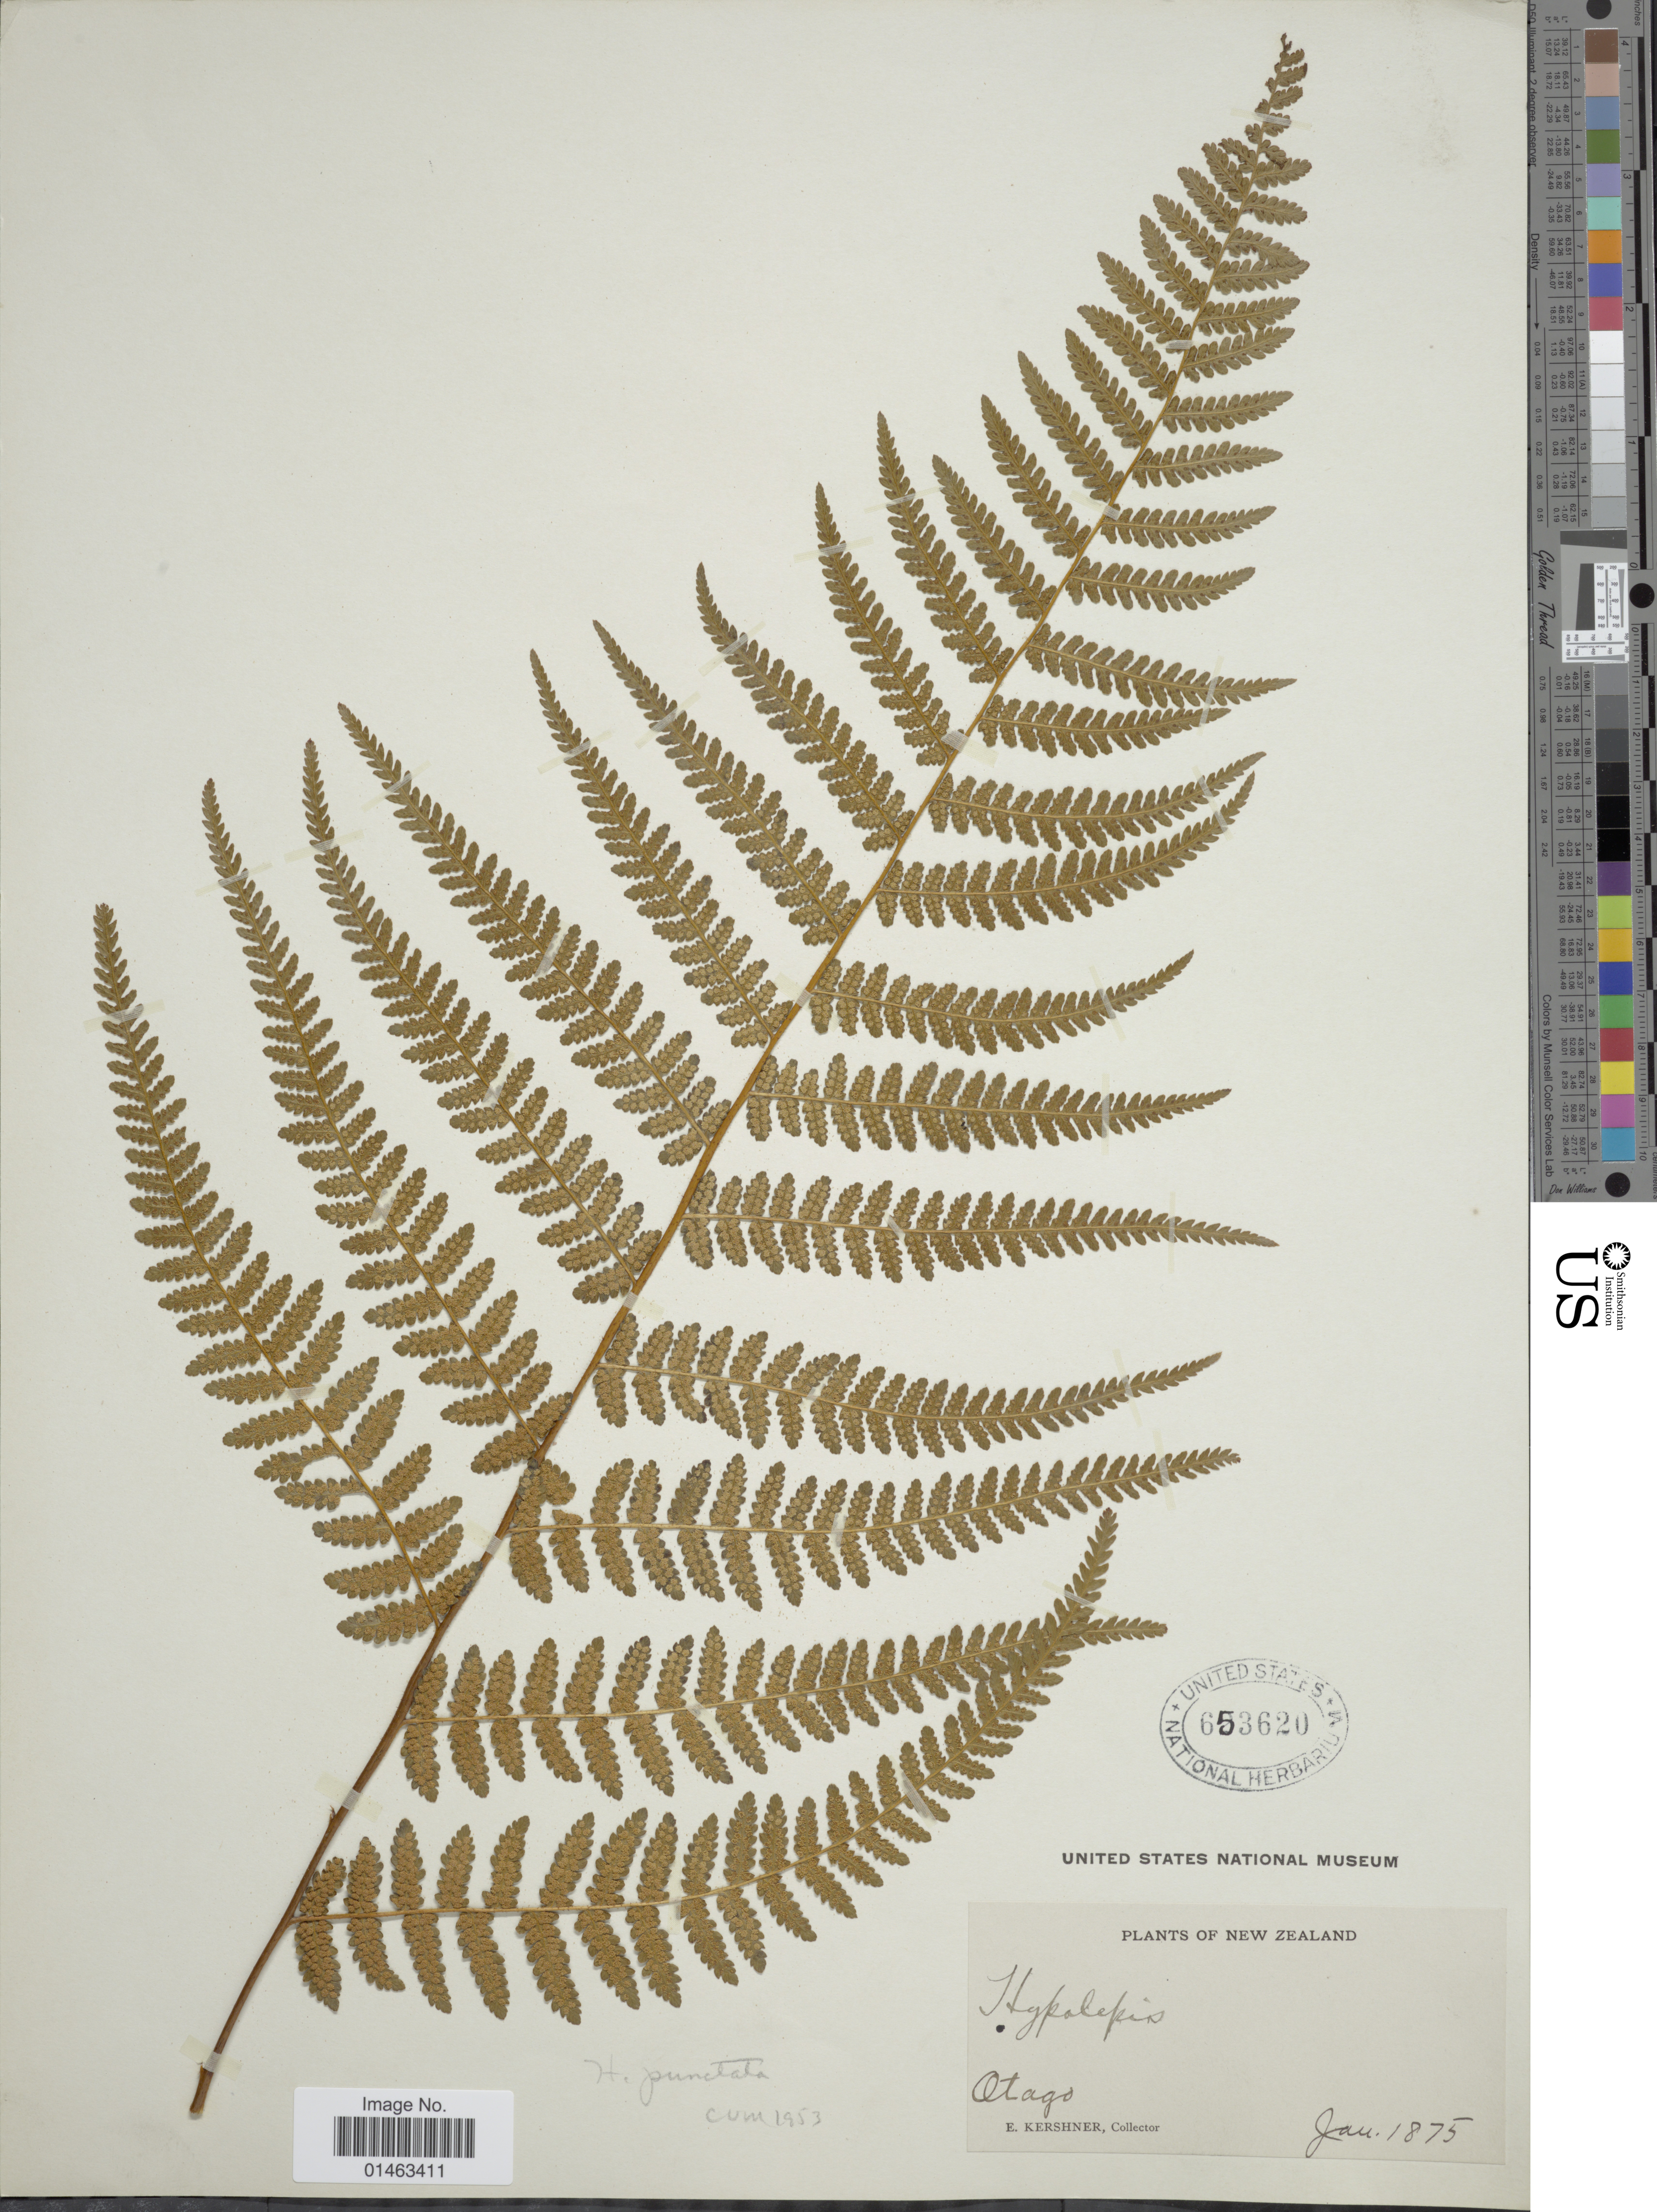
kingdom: Plantae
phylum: Tracheophyta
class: Polypodiopsida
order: Polypodiales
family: Dennstaedtiaceae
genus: Hypolepis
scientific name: Hypolepis ambigua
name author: (A.J. Richards) Brownsey & Chinnock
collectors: E. Kershner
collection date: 1875-01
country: New Zealand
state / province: Otago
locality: Plants of New Zealand, Otago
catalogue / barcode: US 653620